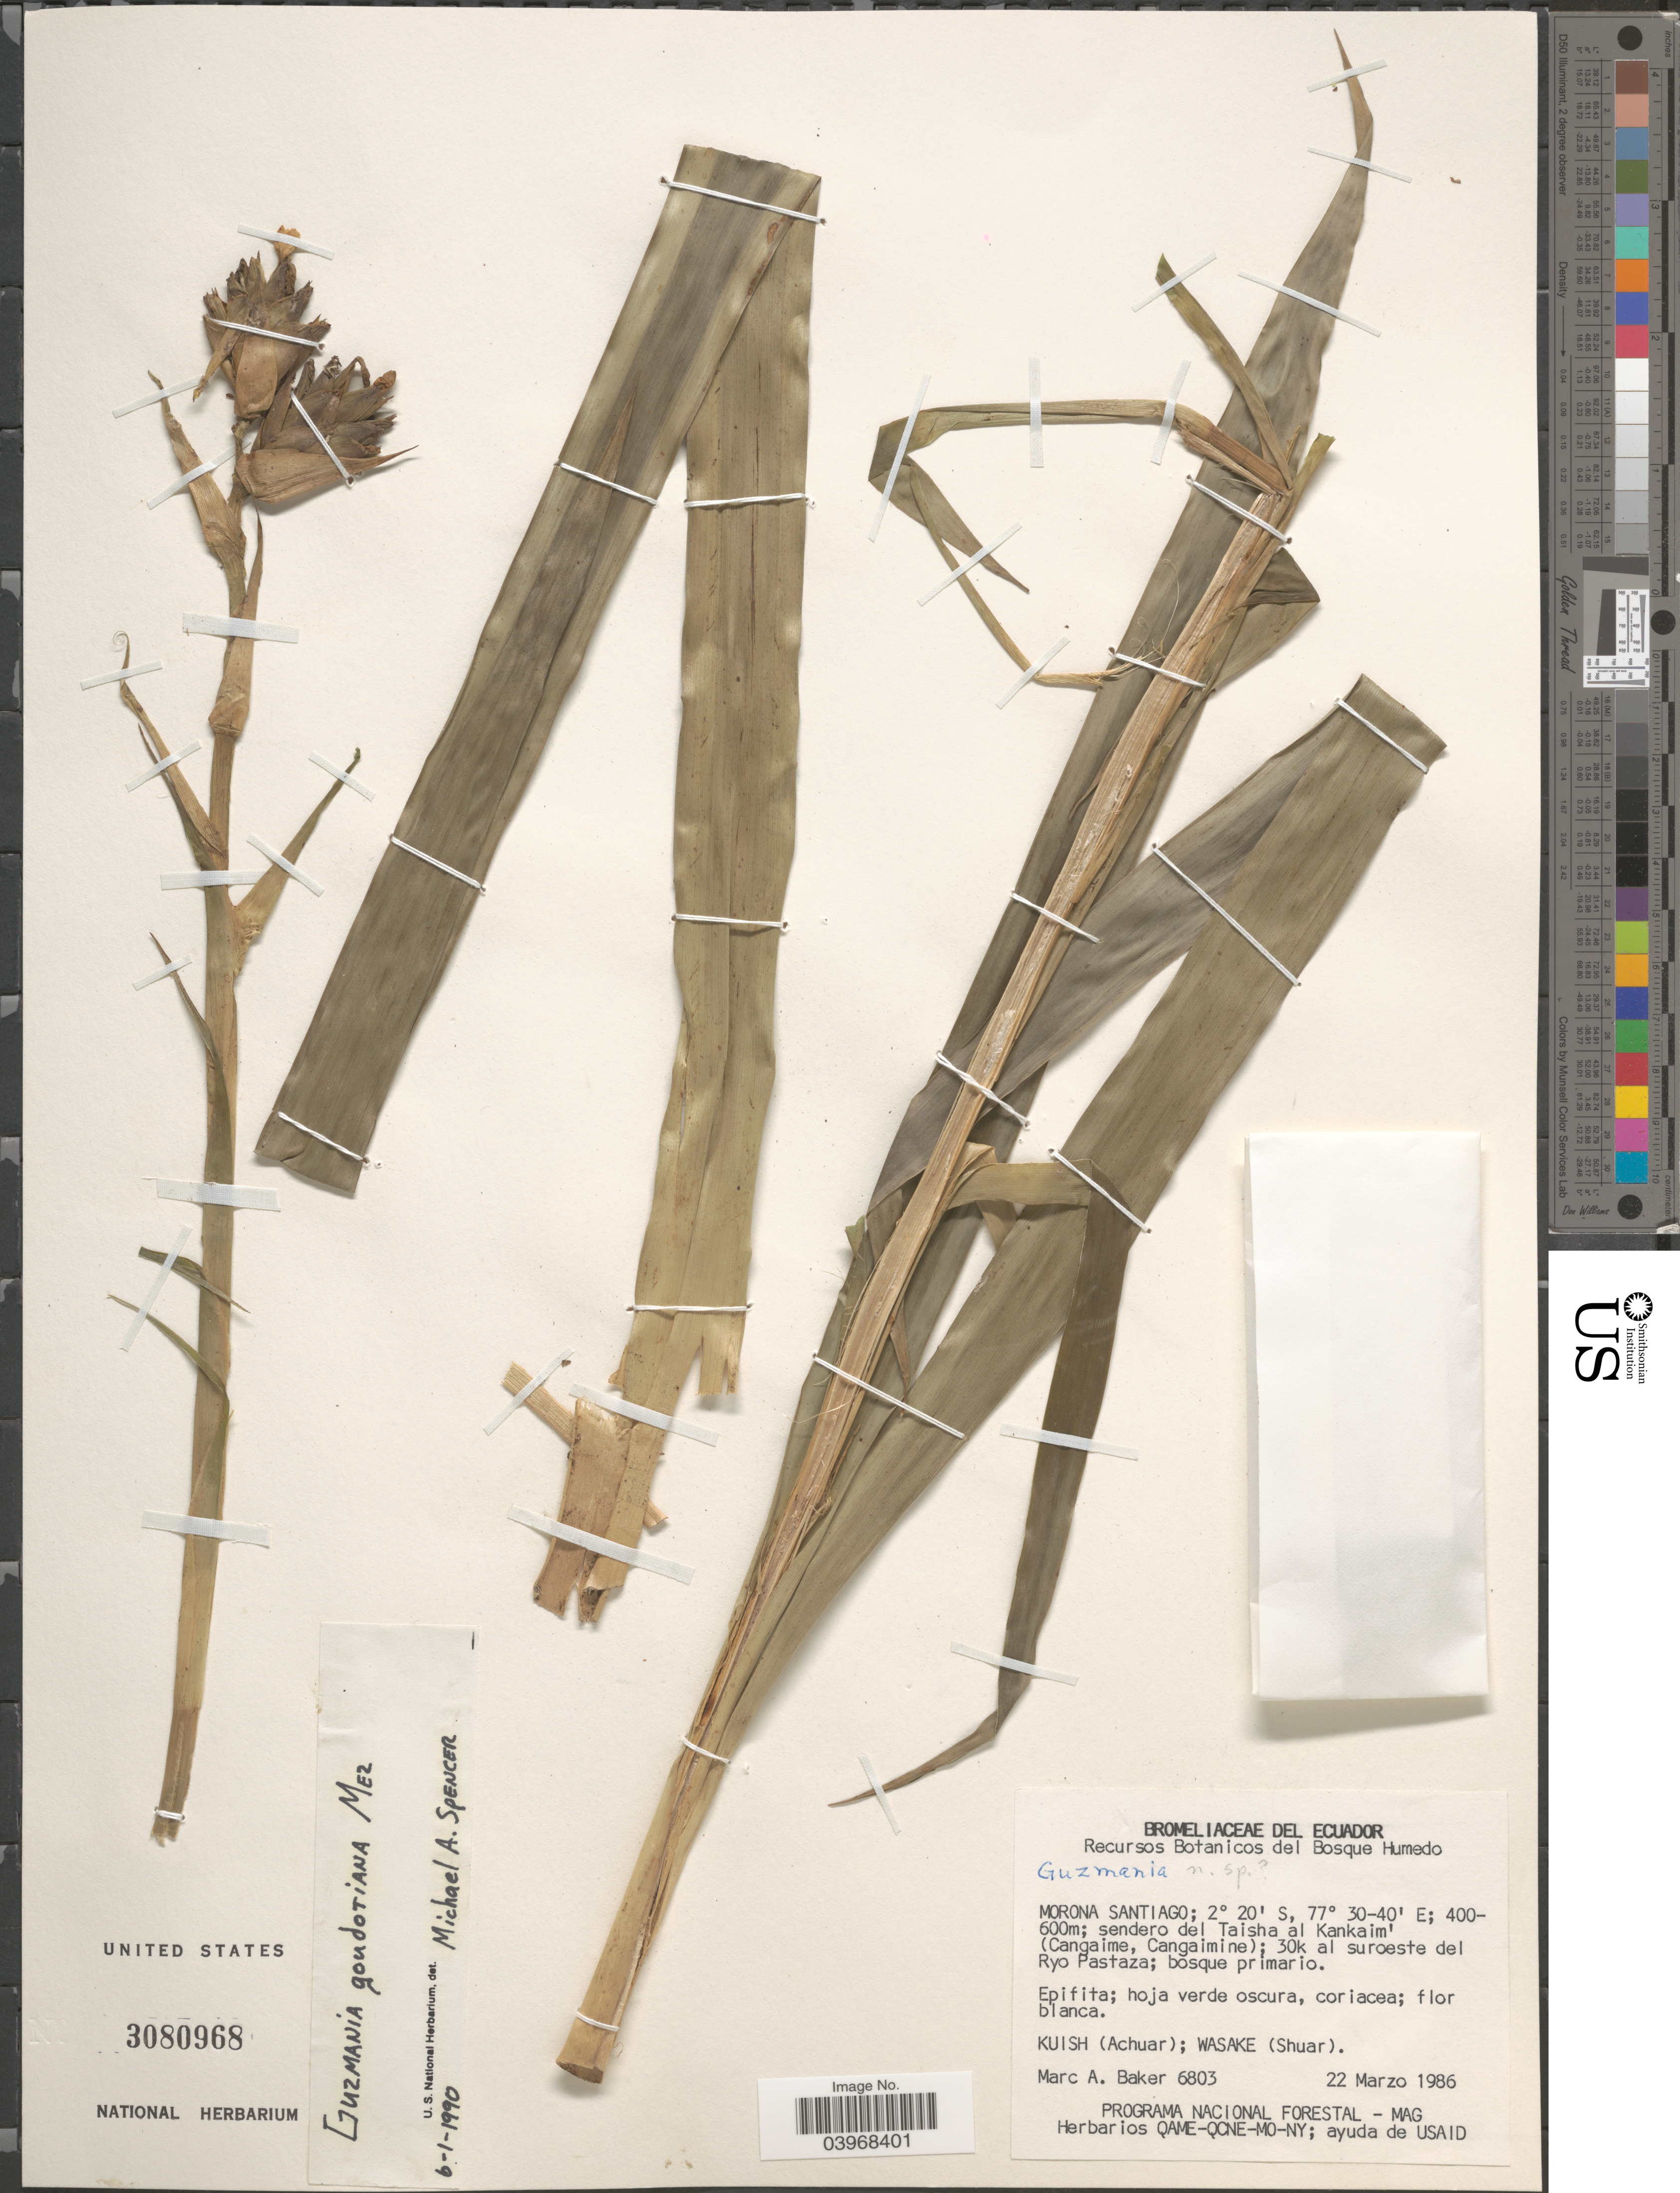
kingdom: Plantae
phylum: Tracheophyta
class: Liliopsida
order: Poales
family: Bromeliaceae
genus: Guzmania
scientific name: Guzmania goudotiana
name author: Mez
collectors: M. A. Baker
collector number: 6803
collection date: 1986-03-22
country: Ecuador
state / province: Morona-Santiago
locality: Sendero del Taisha al Kankaim' (Cangaime, Cangaime); 30 k al suroeste del Ryo Pastaza.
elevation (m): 400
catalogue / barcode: US 3080968